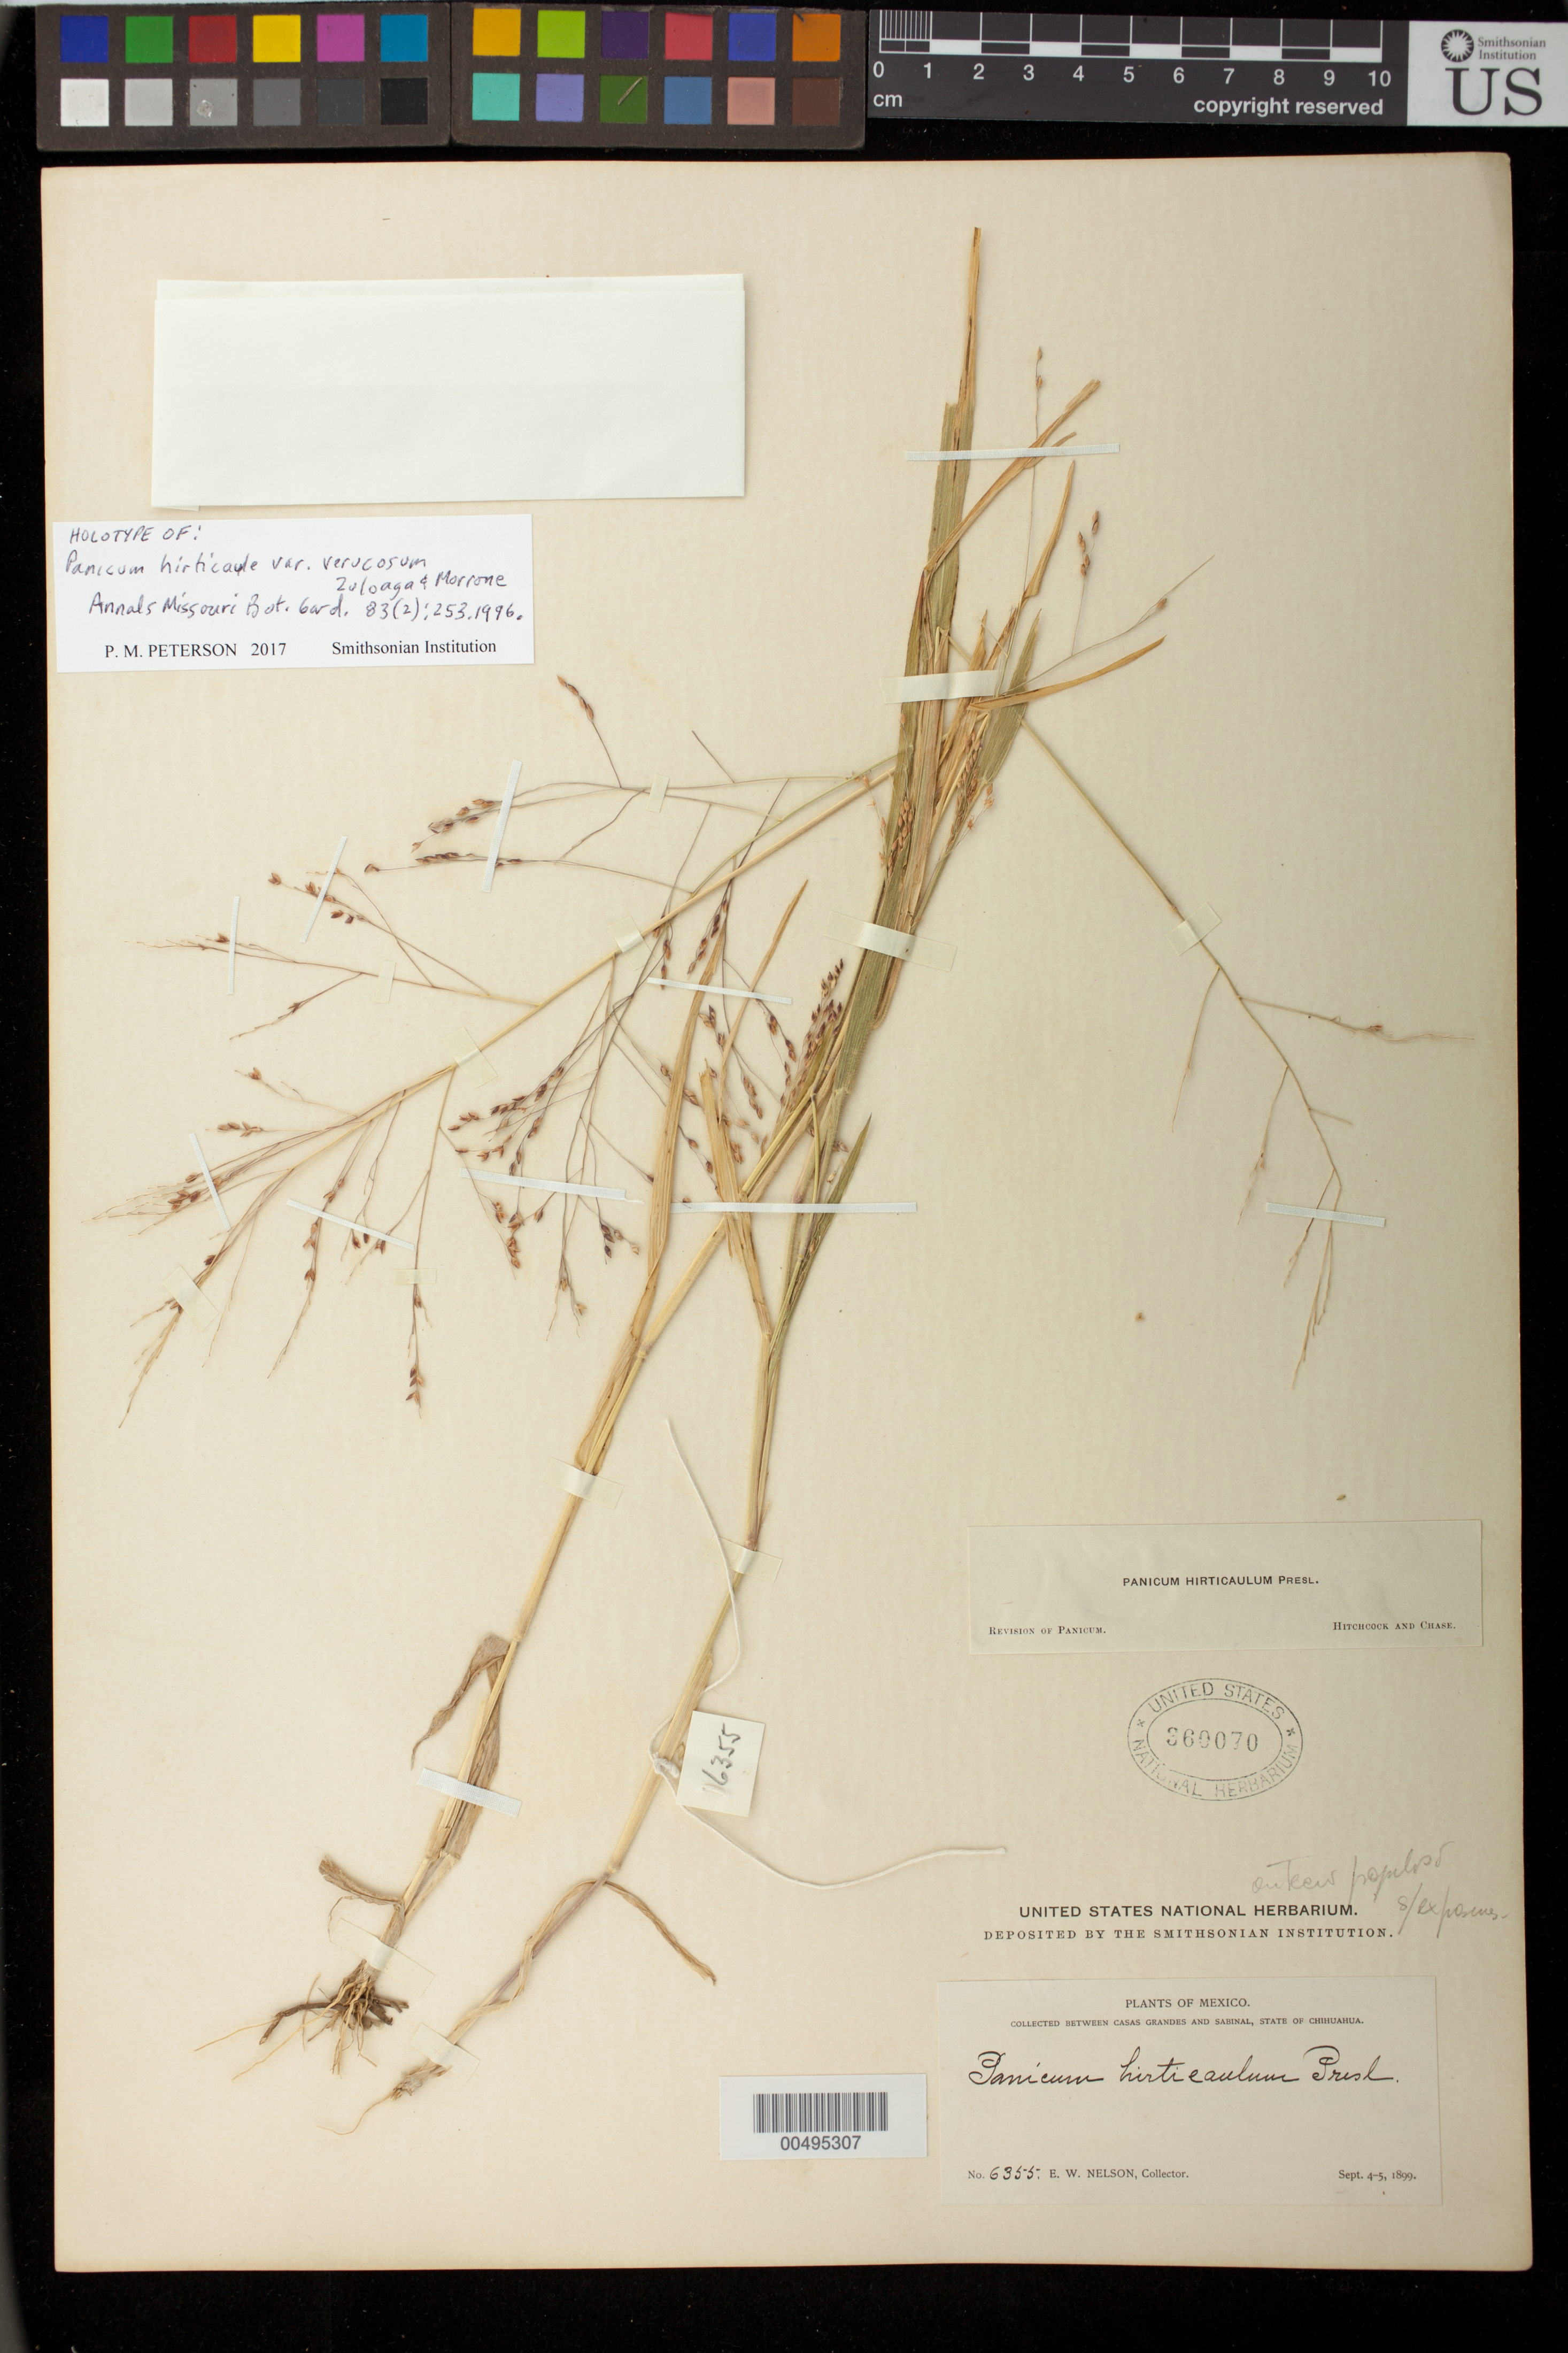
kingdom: Plantae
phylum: Tracheophyta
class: Liliopsida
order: Poales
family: Poaceae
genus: Panicum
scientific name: Panicum hirticaule var. verrucosum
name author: Zuloaga & Morrone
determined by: Peterson, Paul M., (BOT), Smithsonian Institution - National Museum of Natural History (UNITED STATES)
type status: Holotype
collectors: E. W. Nelson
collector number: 6355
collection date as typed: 4 Sep 1899 to 5 Sep 1899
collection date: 1899-09-04/1899-09-05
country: Mexico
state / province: Chihuahua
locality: Between Casas Grandes & Sabinal, State of Chihuahua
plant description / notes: Presumably the holotype of Panicum hirticaule var. verrucosum Zuloaga & Morrone (and annotated as such by P.M. Peterson, 2017), but not annotated with name or type status by original authors of name; protologue cites holotype at US but without citing USNH sheet number.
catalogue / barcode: US 360070